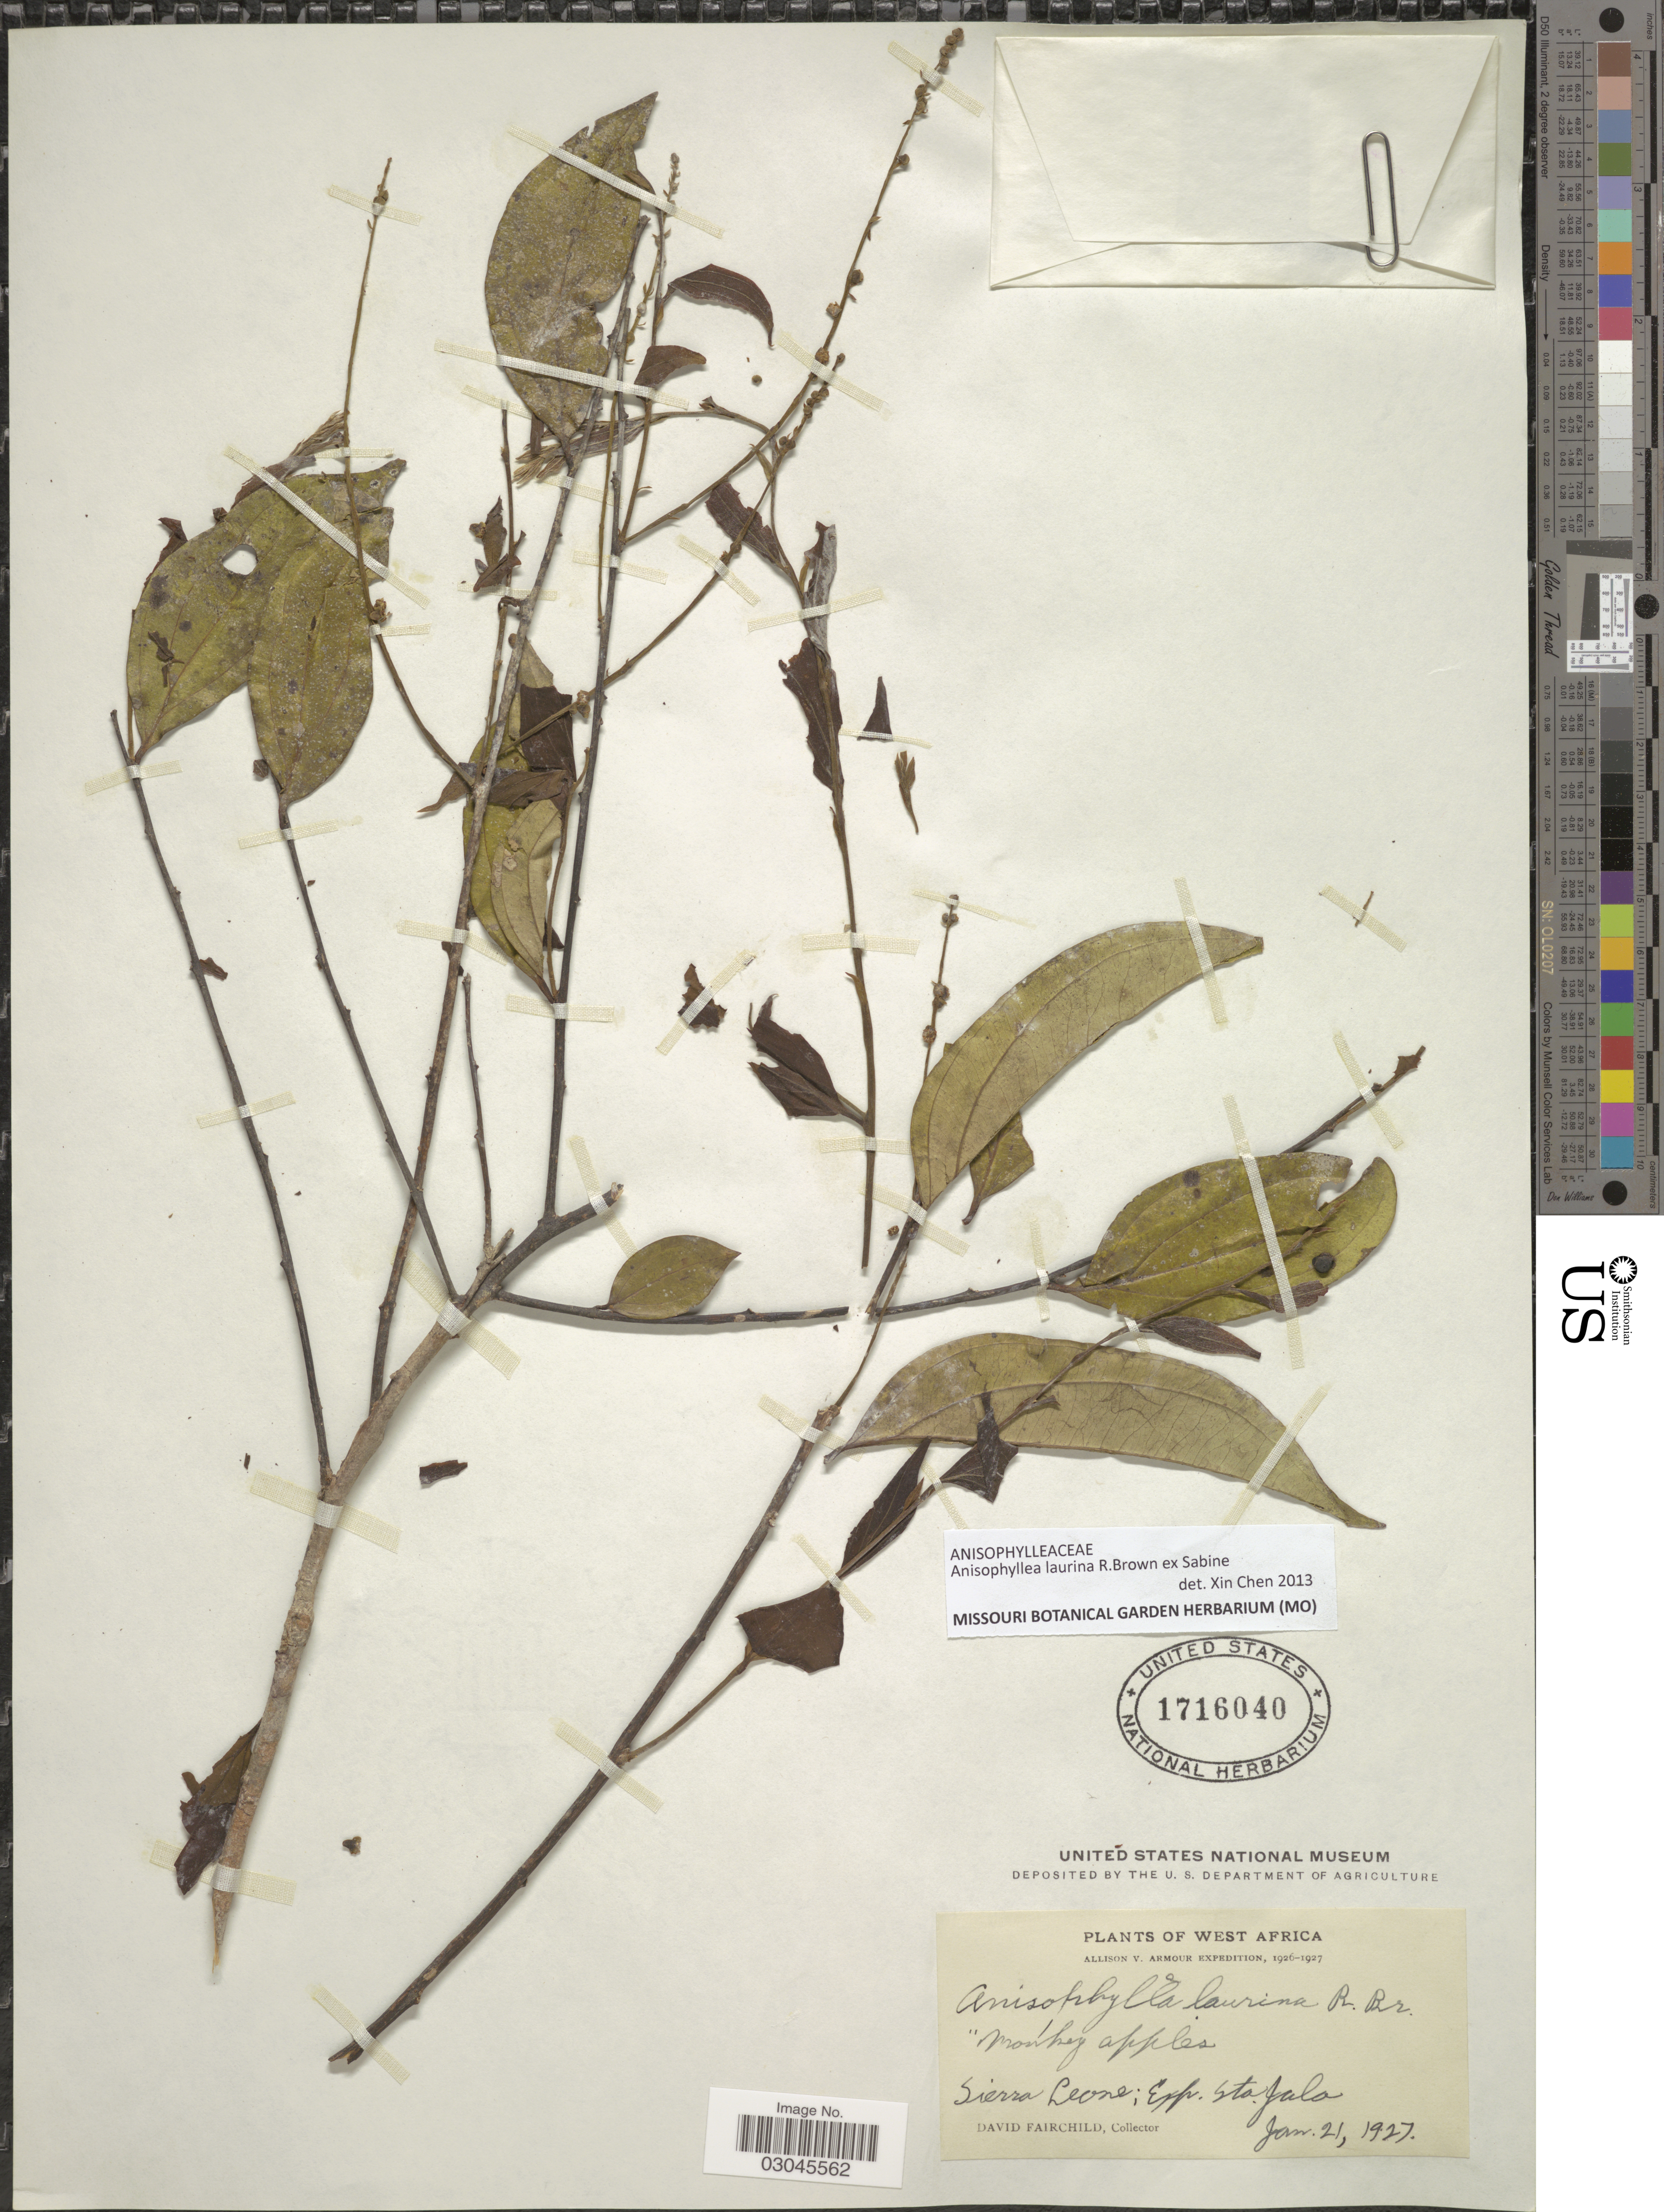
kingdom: Plantae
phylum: Tracheophyta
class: Magnoliopsida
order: Cucurbitales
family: Anisophylleaceae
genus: Anisophyllea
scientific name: Anisophyllea laurina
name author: R. Br. ex Sabine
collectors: D. Fairchild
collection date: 1927-01-21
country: Sierra Leone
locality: West Africa. Exp. Sta. Jala.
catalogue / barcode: US 1716040